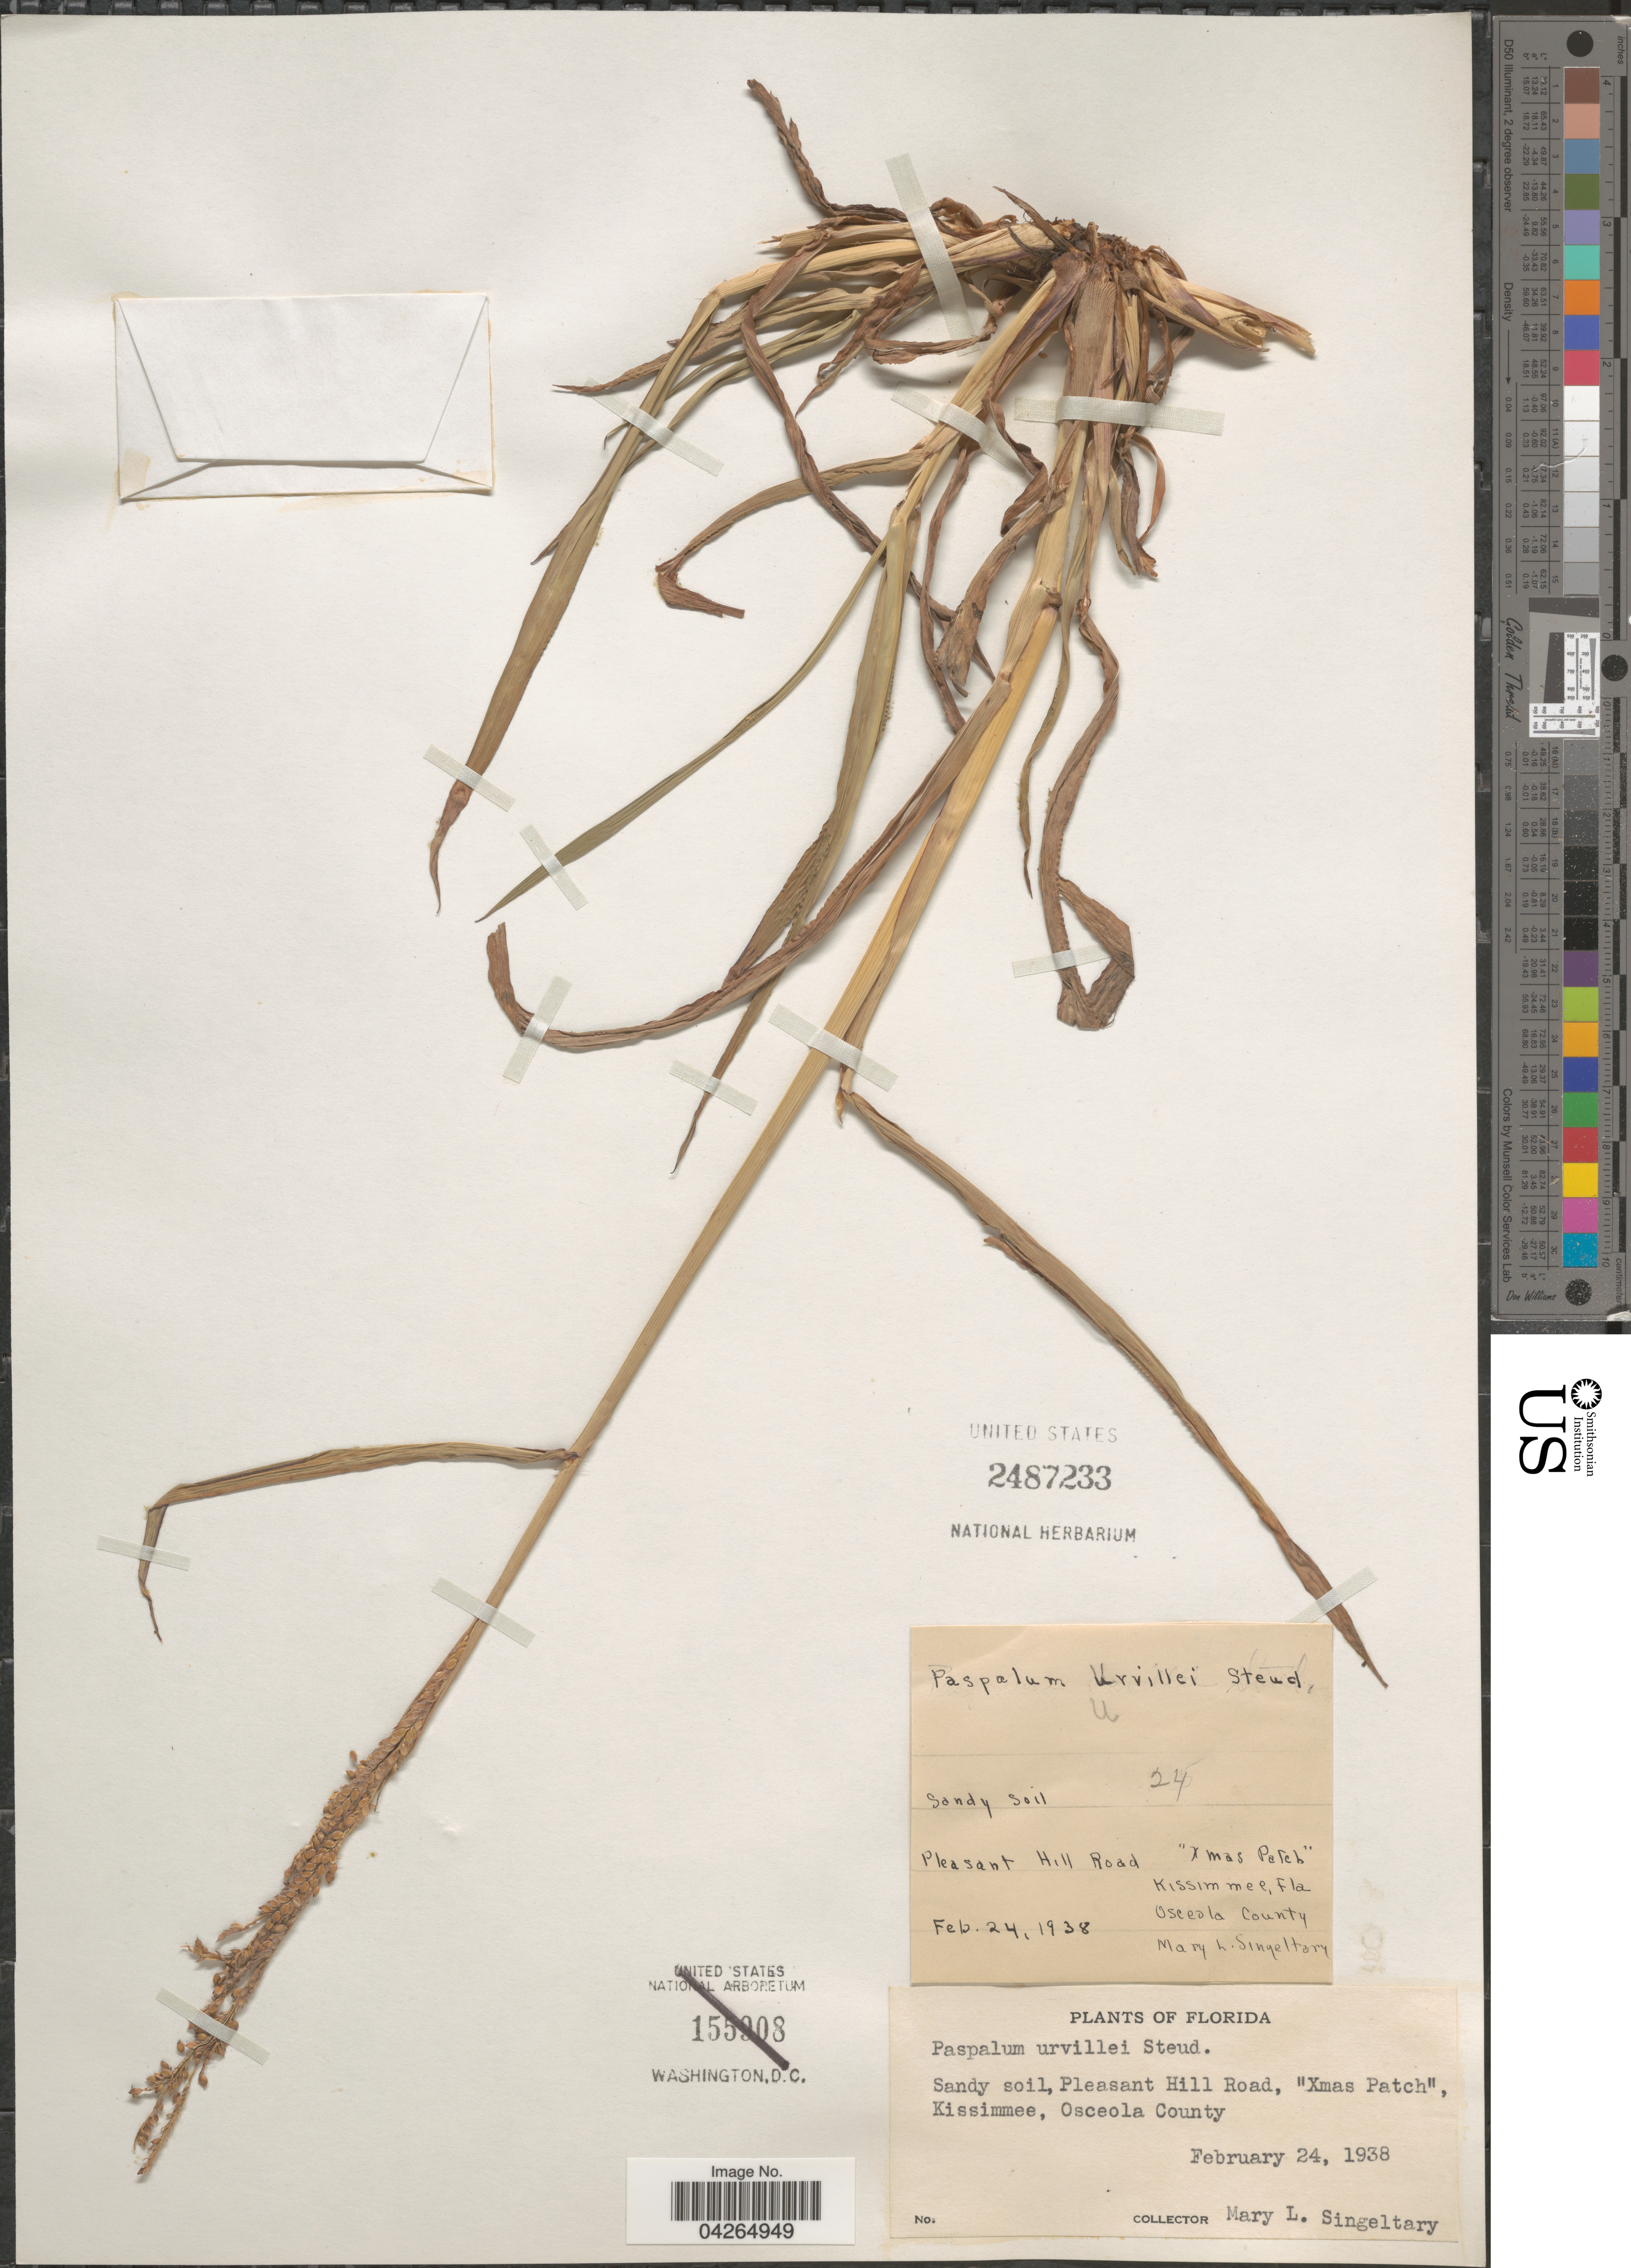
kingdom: Plantae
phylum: Tracheophyta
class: Liliopsida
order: Poales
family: Poaceae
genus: Paspalum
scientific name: Paspalum urvillei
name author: Steud.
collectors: M. Singeltary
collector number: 24?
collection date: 1938-02-24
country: United States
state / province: Florida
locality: Sandy soil, Pleasant Hill Road, "Xmas Patch", Kissimmee, Osceola County.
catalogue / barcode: US 2487233